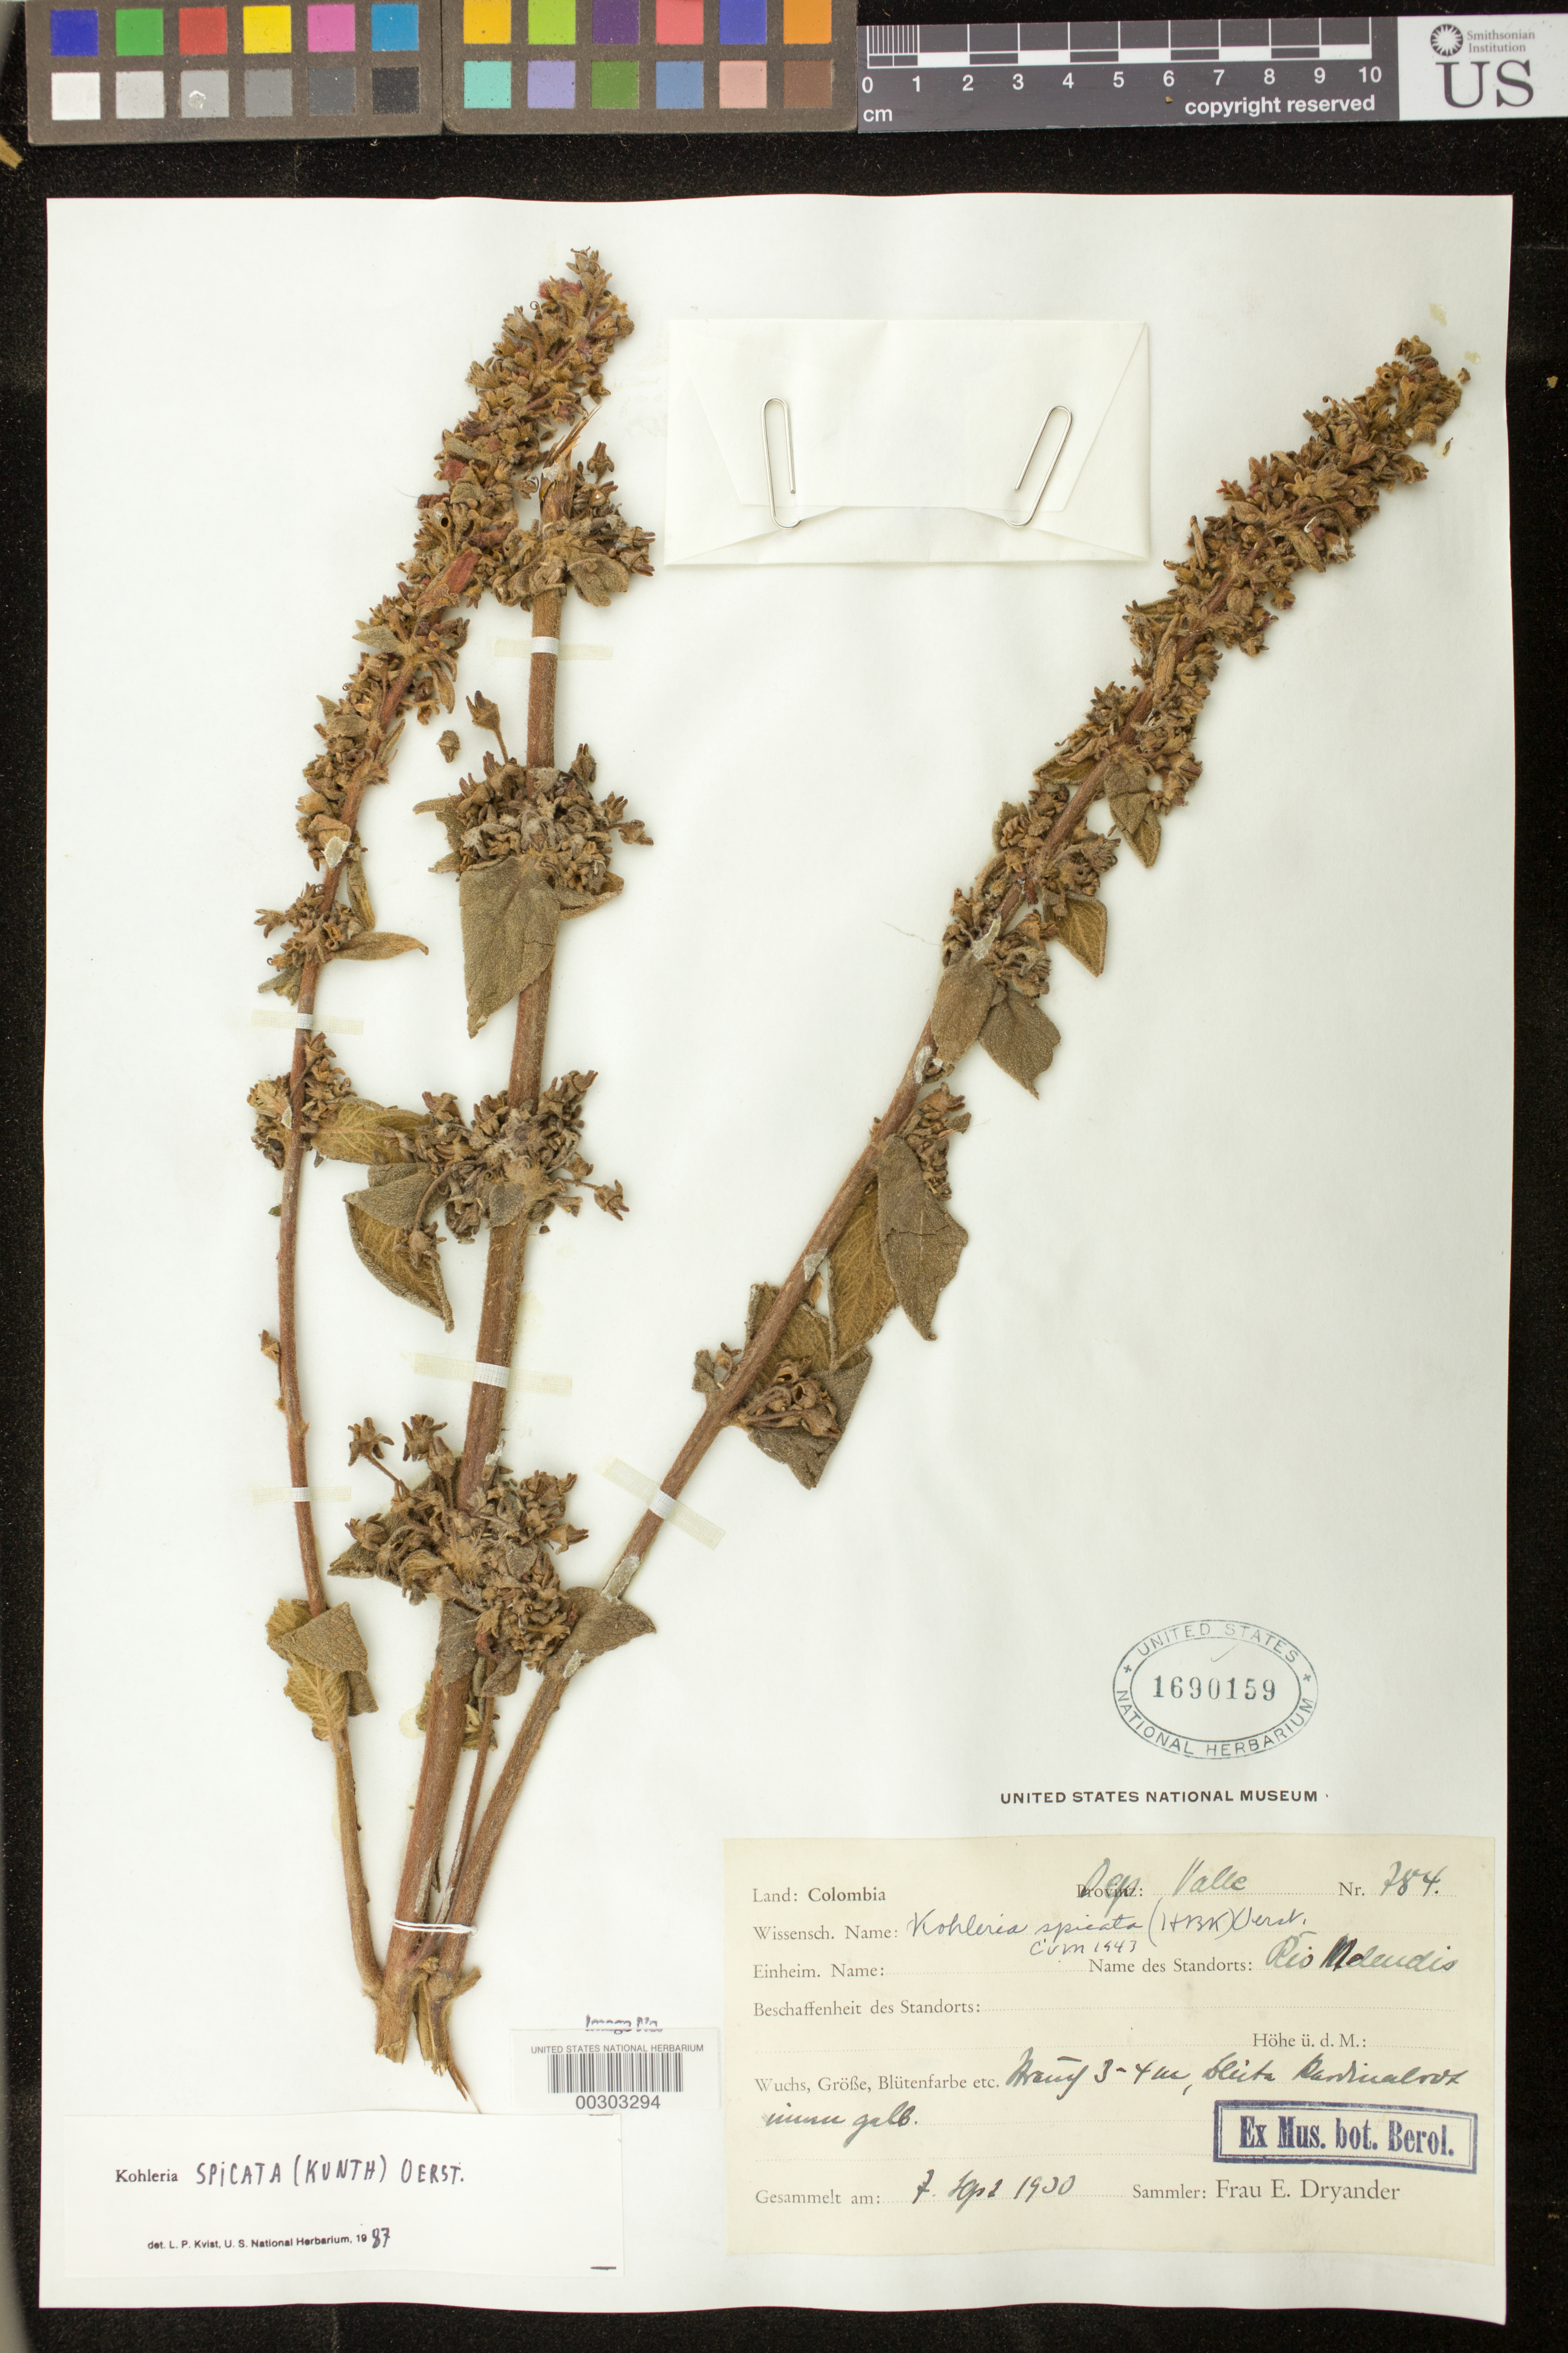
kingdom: Plantae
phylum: Tracheophyta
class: Magnoliopsida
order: Lamiales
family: Gesneriaceae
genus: Kohleria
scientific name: Kohleria spicata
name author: (Kunth) Oerst.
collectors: E. I. Dryander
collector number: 784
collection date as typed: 07 Apr 1930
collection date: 1930-04-07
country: Colombia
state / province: Valle del Cauca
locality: Rio Medeudis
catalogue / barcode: US 1690159